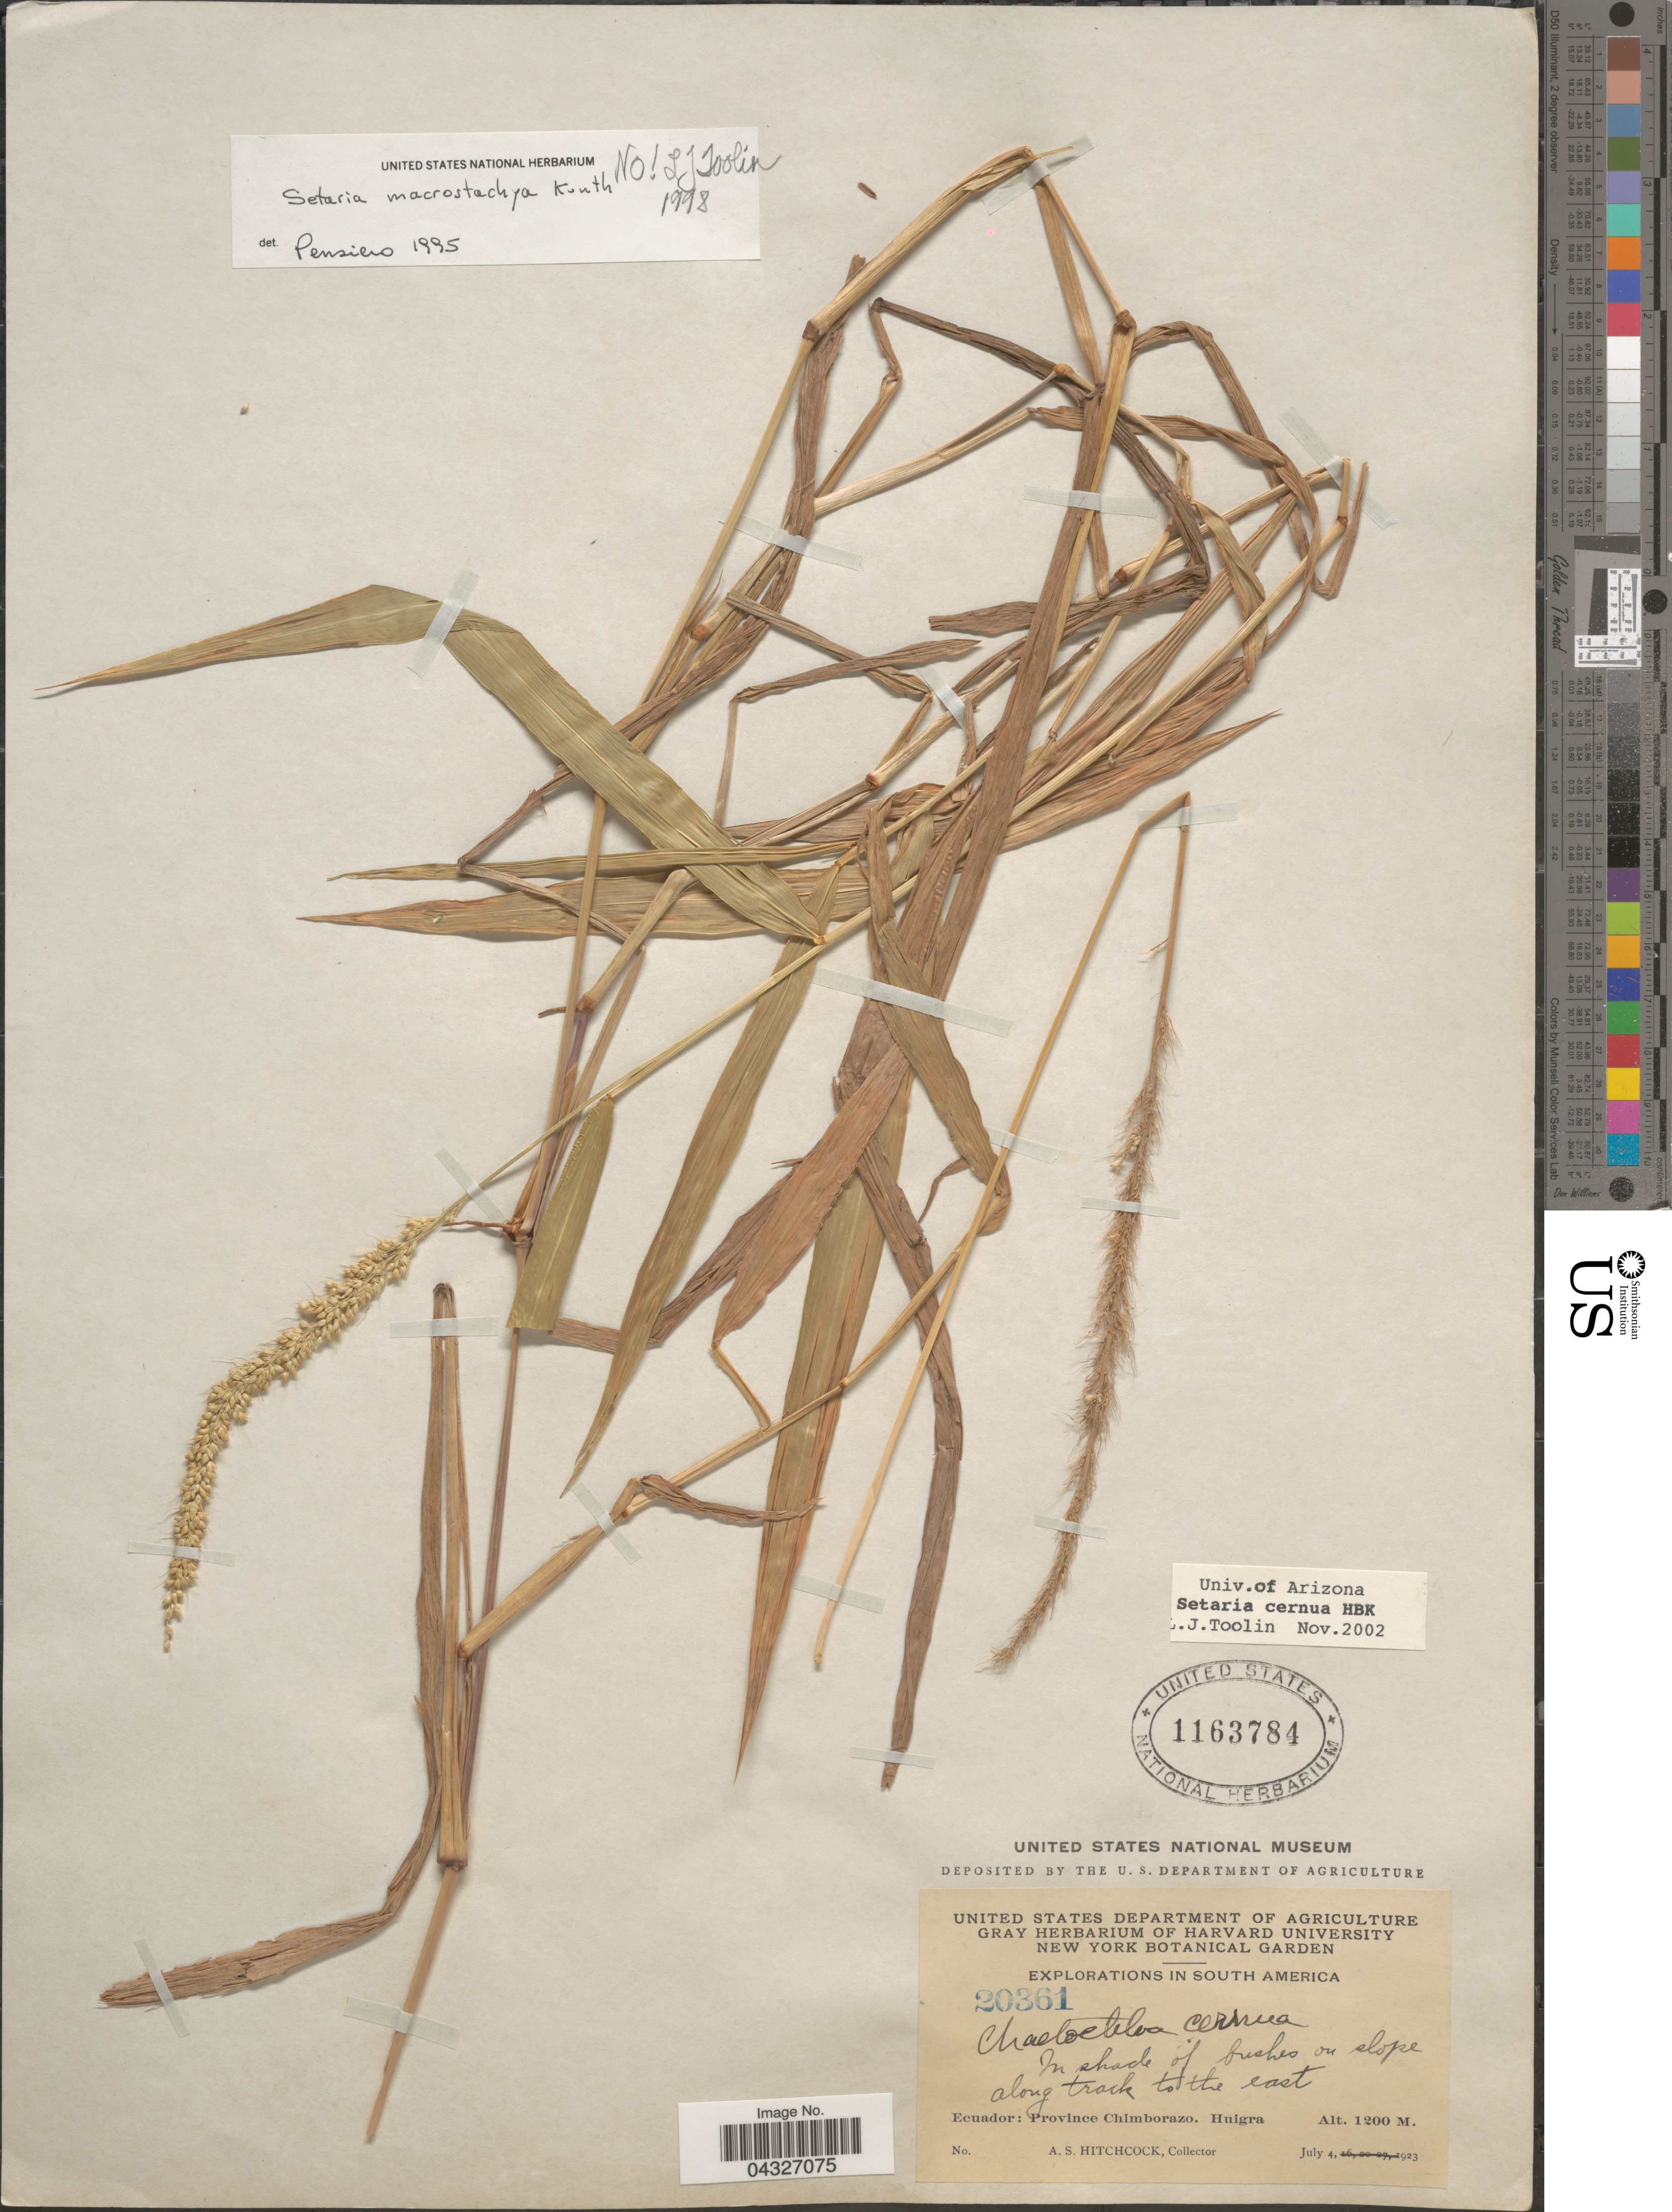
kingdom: Plantae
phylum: Tracheophyta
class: Liliopsida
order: Poales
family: Poaceae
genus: Setaria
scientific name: Setaria cernua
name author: Kunth in Humb.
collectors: A. S. Hitchcock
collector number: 20361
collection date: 1923-07-04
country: Ecuador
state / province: Chimborazo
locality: Explorations in South America. In shade of bushes on slope along track to the east. Huigra.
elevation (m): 1200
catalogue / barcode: US 1163784